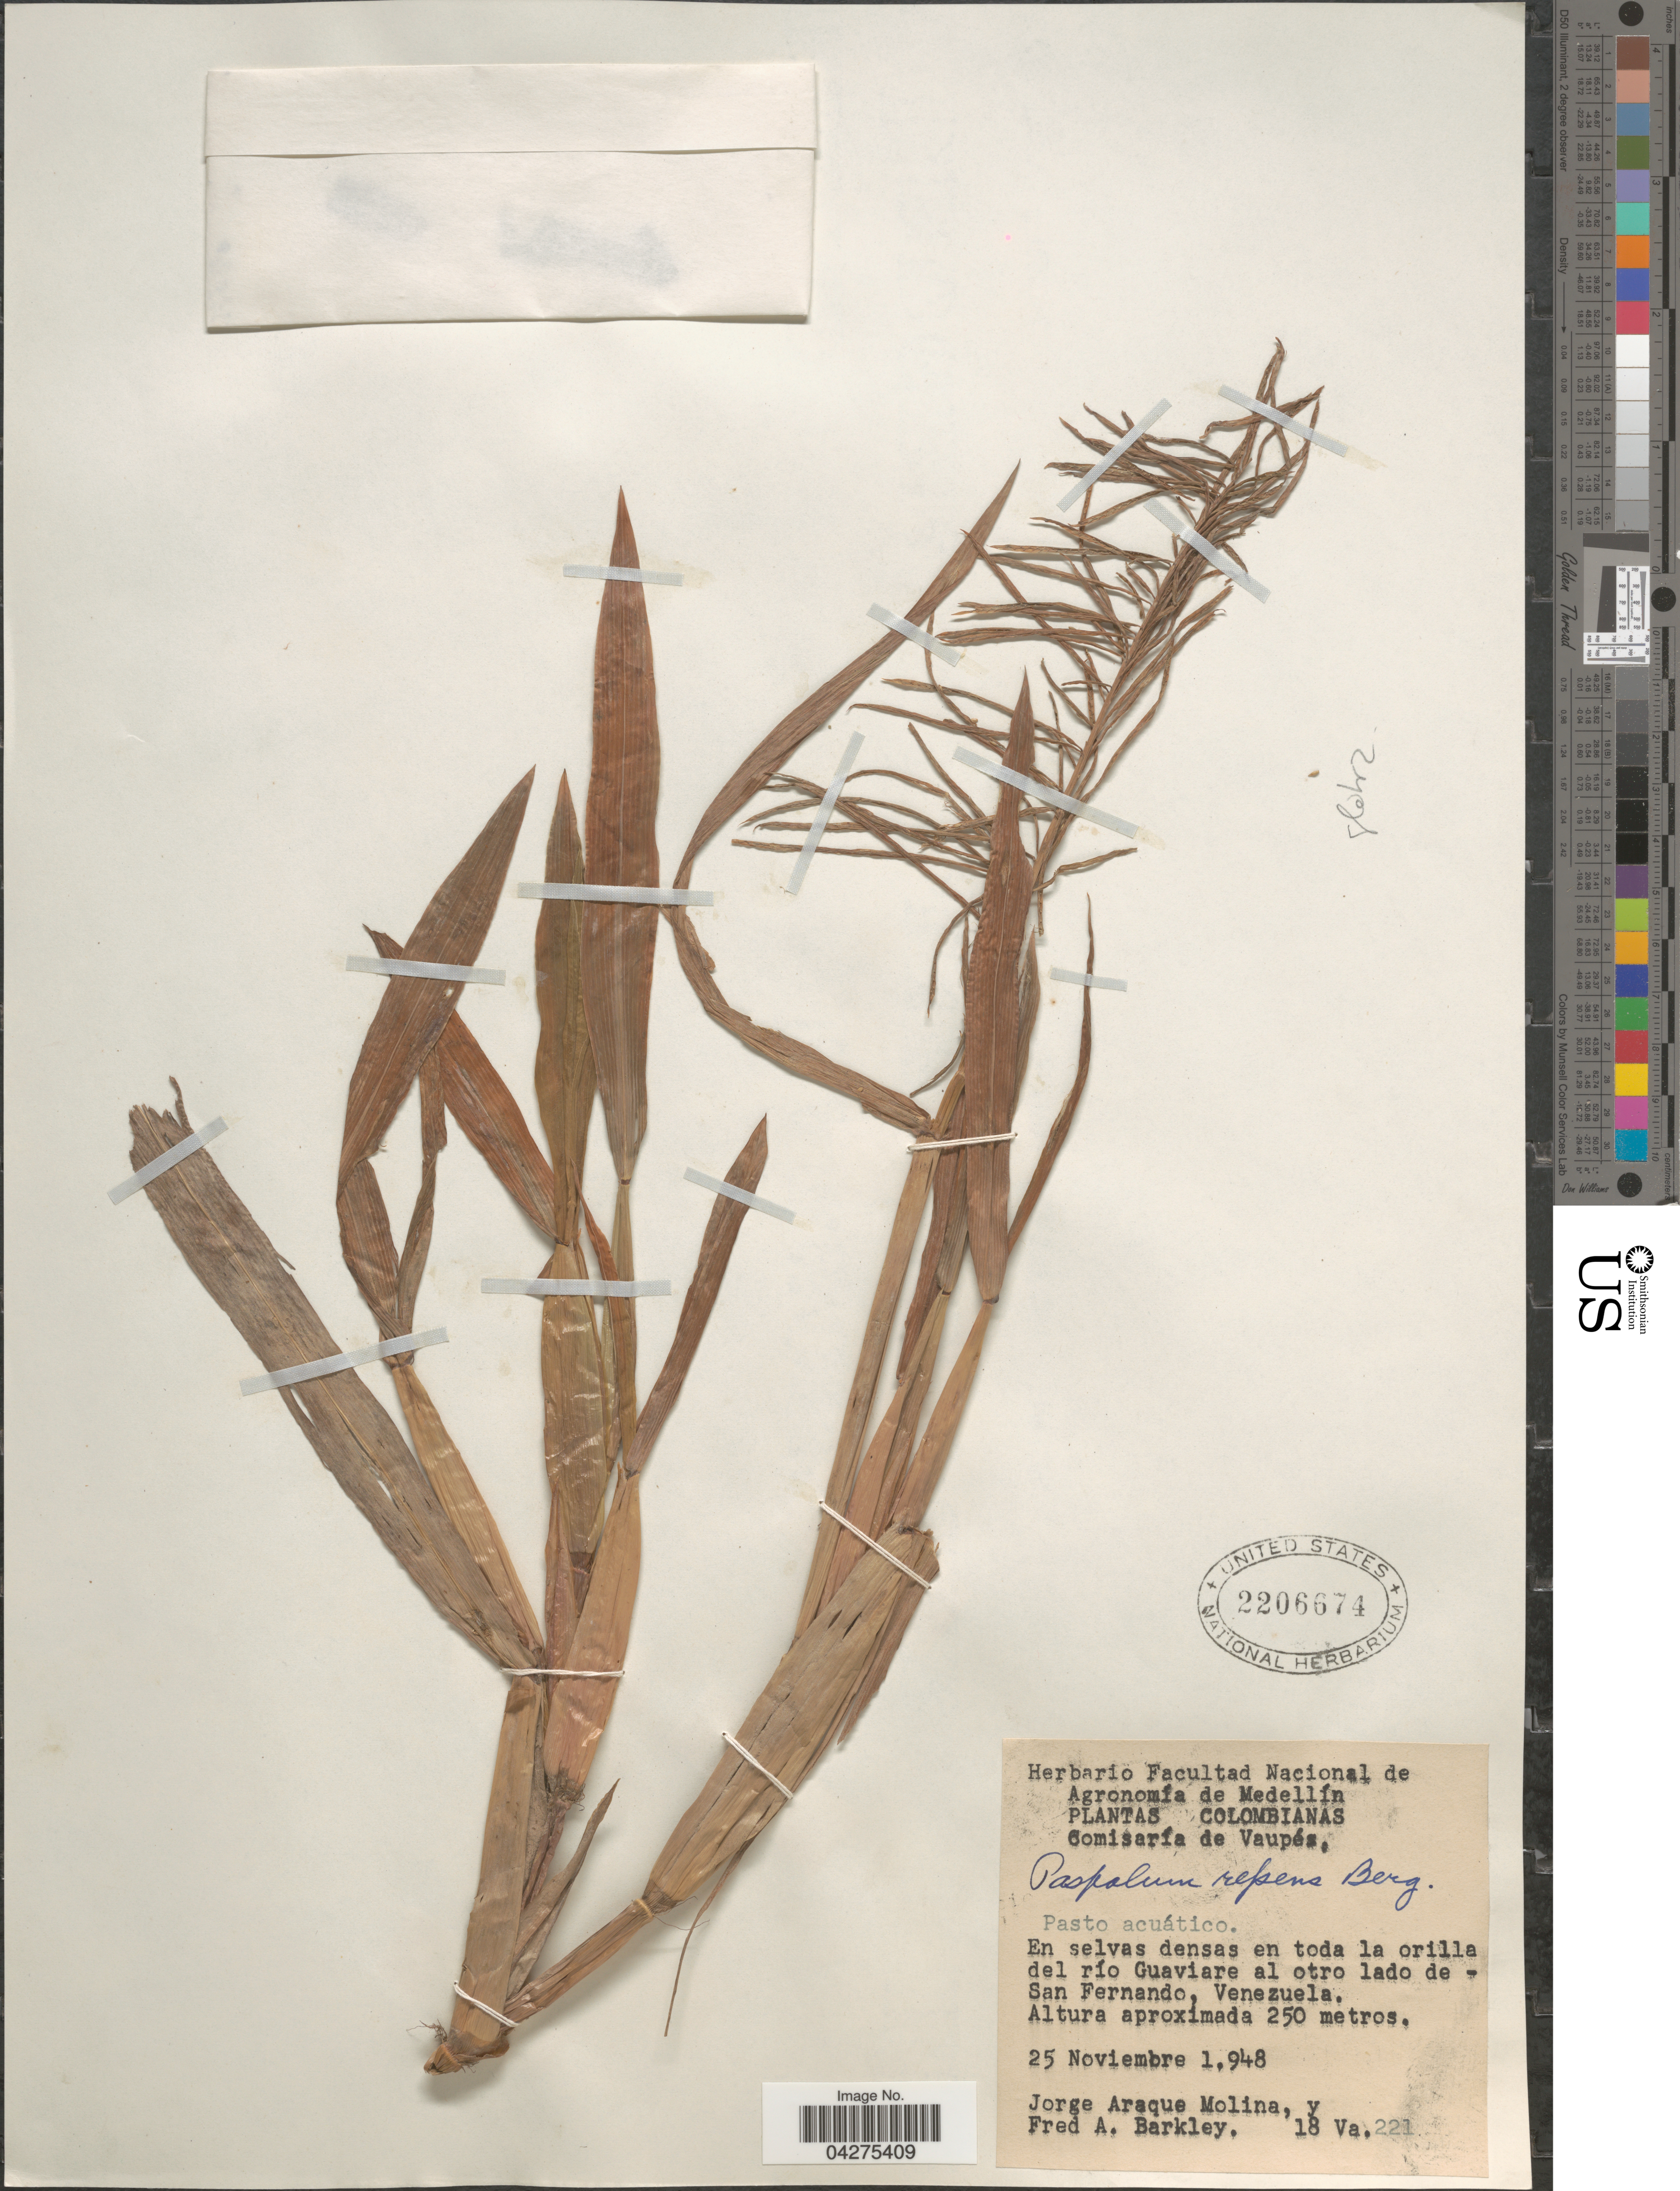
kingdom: Plantae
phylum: Tracheophyta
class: Liliopsida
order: Poales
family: Poaceae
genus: Paspalum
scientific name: Paspalum repens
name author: P.J. Bergius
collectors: J. A. Molina & F. A. Barkley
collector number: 18Va.221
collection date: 1948-11-25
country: Colombia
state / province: Vaupés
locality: Comisaría de Vaupés. En selvas denses en toda la orilla del río Guaviare al otro lado de San Fernando.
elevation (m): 250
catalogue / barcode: US 2206674